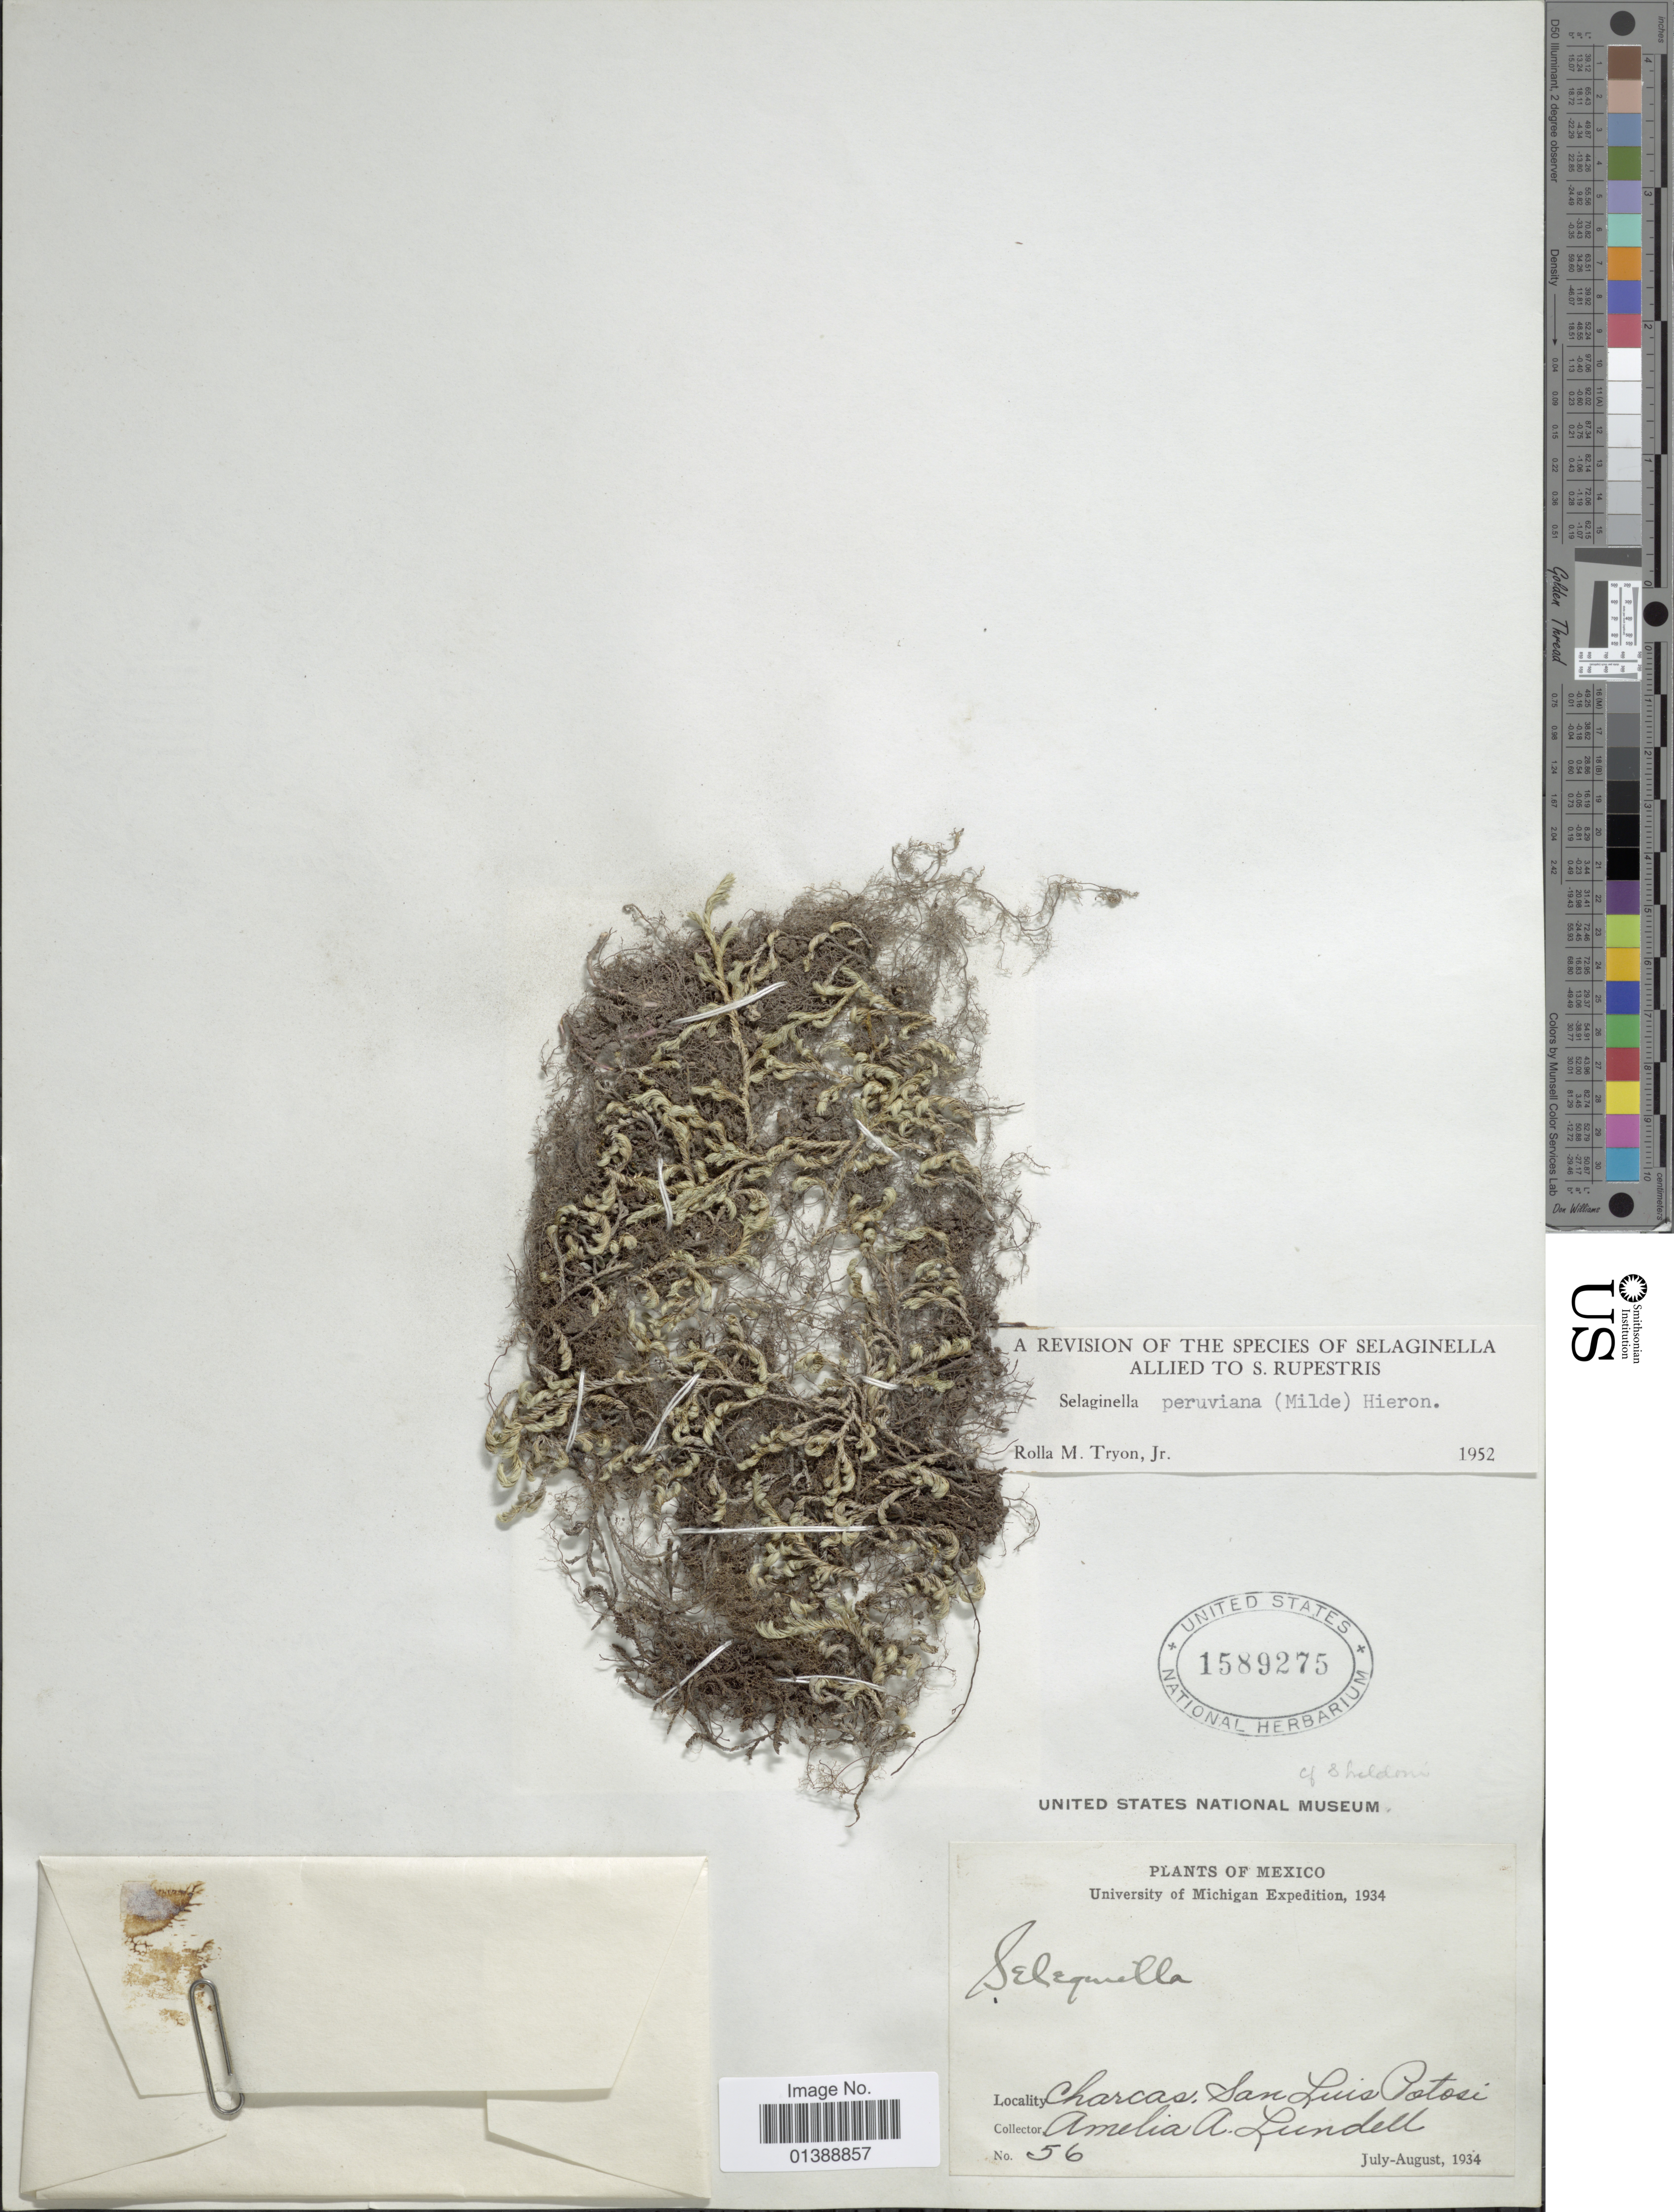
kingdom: Plantae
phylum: Tracheophyta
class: Lycopodiopsida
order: Selaginellales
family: Selaginellaceae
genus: Selaginella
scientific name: Selaginella peruviana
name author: (Milde) Hieron.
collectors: A. A. Lundell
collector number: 56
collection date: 1934-07/1934-08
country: Mexico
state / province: San Luis Potosí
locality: Charcas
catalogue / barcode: US 1589275